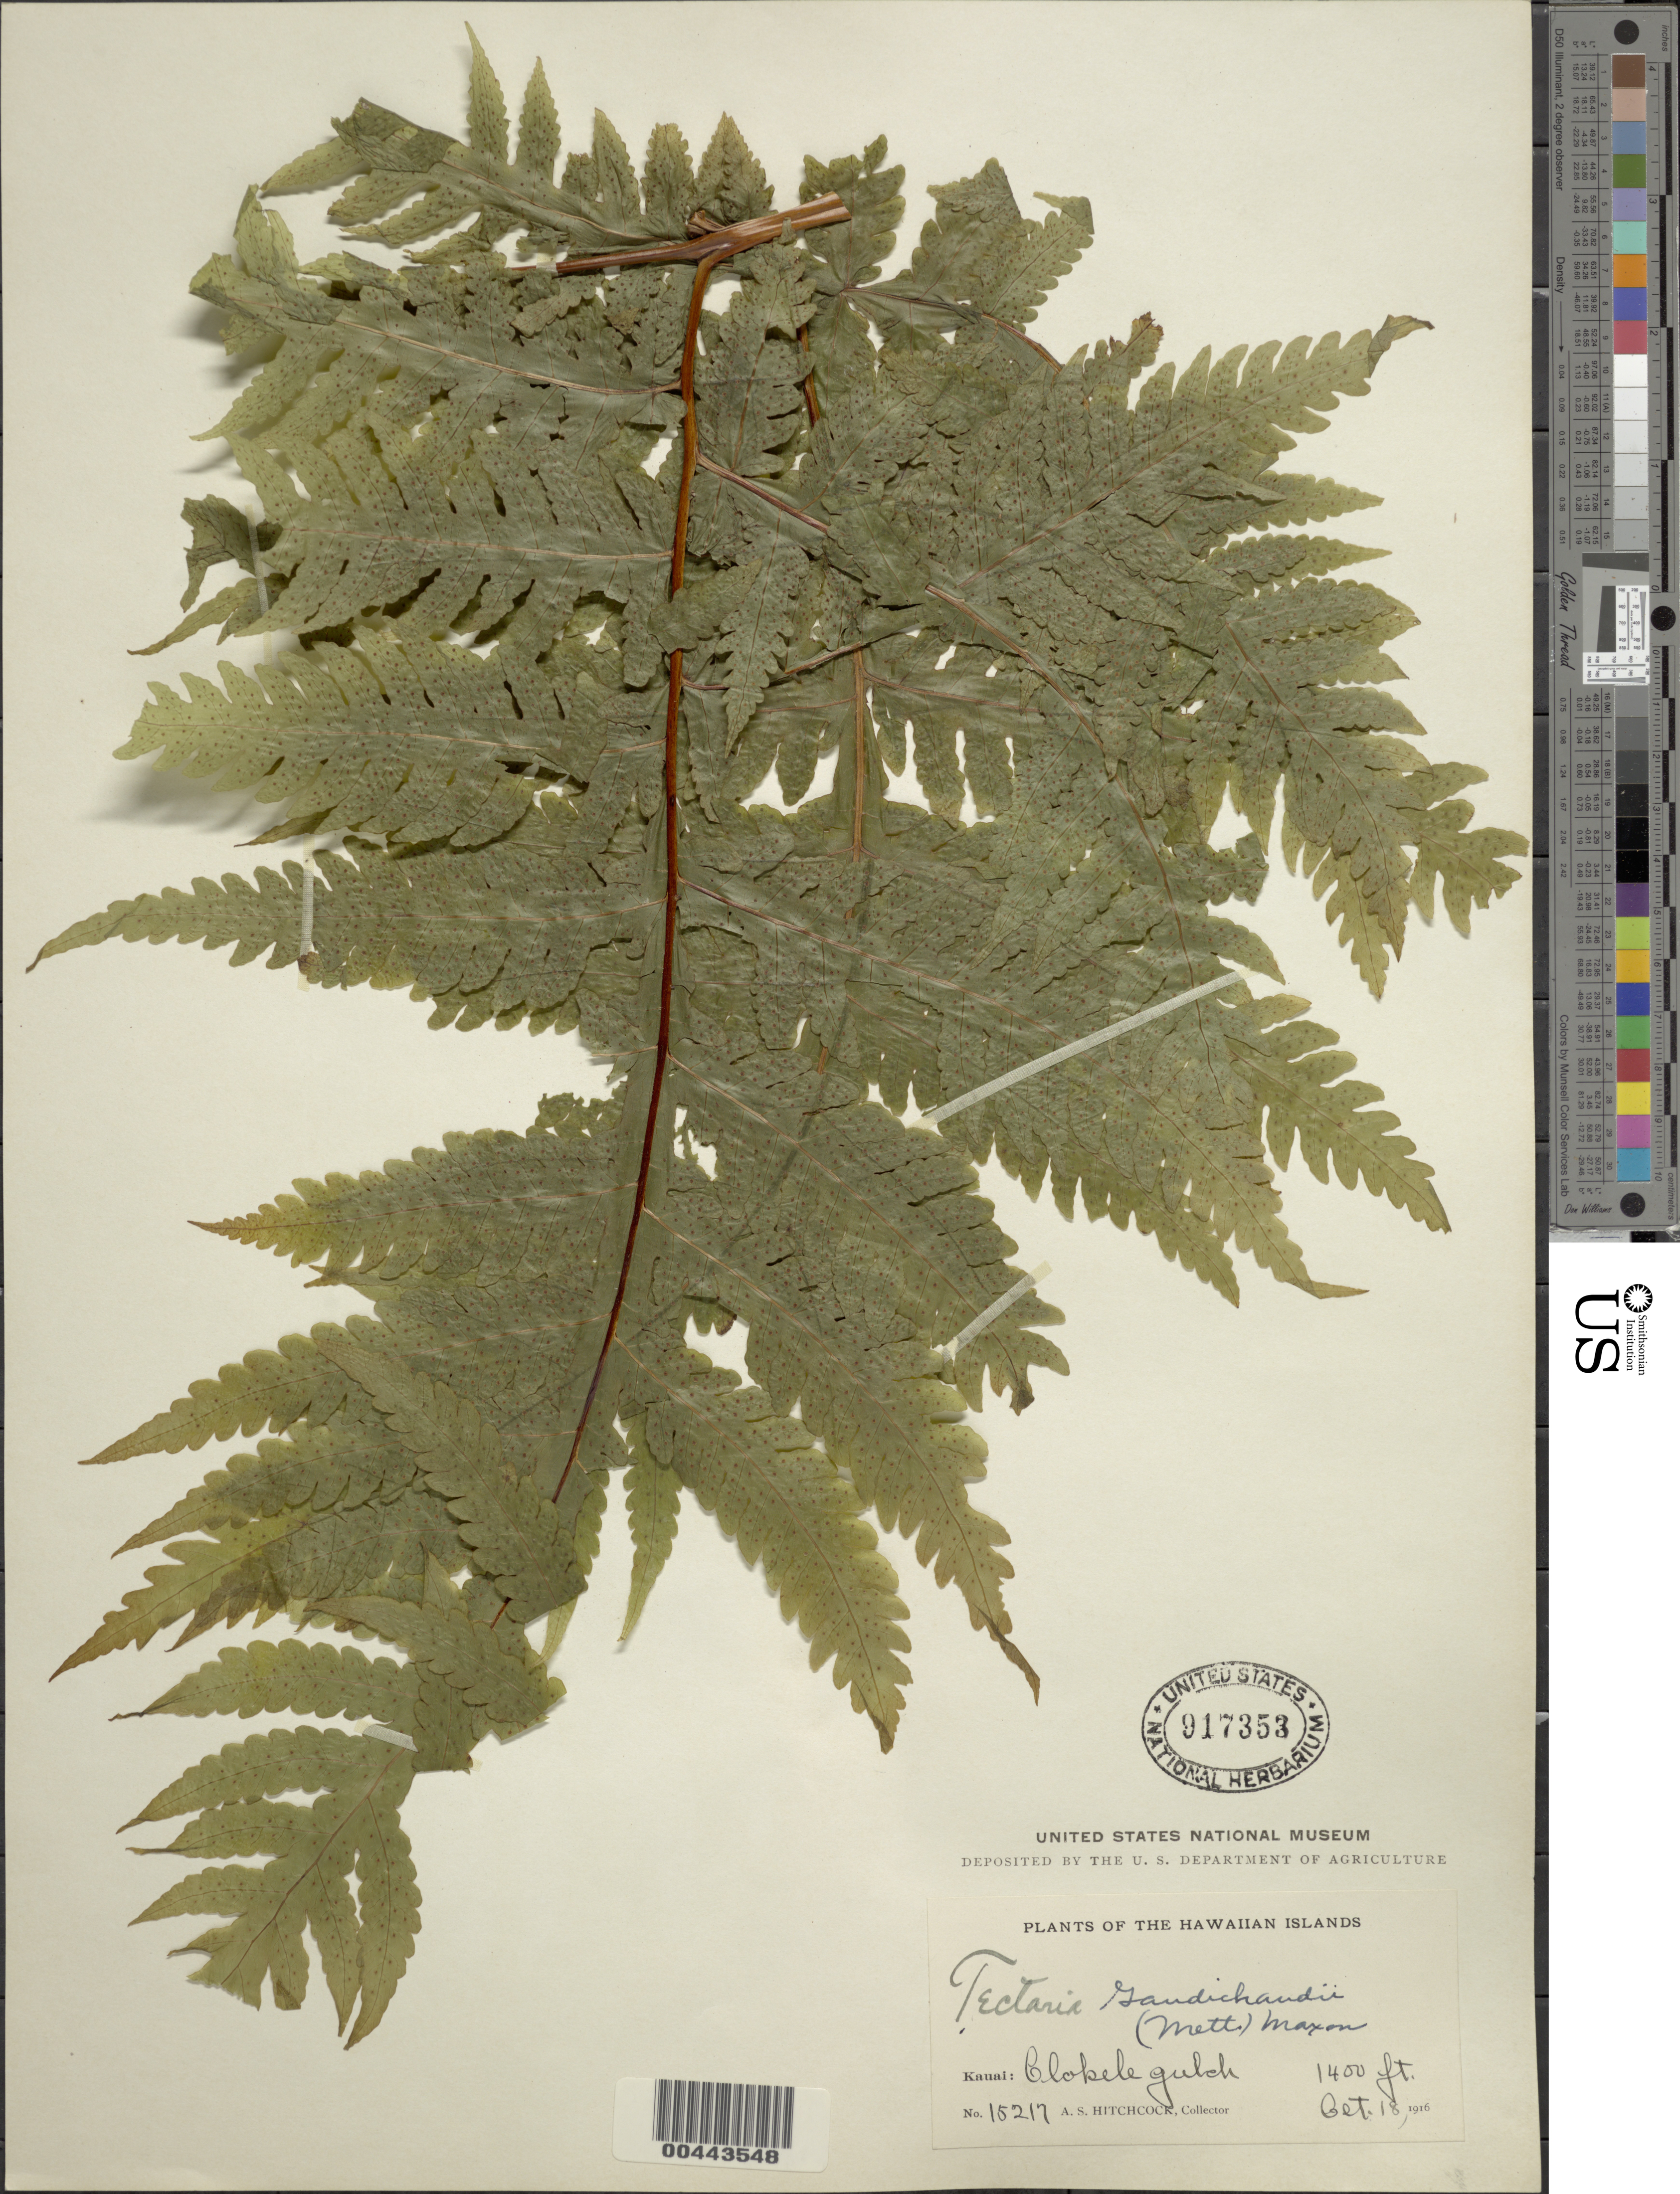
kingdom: Plantae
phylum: Tracheophyta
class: Polypodiopsida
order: Polypodiales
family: Tectariaceae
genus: Tectaria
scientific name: Tectaria gaudichaudii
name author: (Mett.) Maxon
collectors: A. S. Hitchcock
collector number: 15217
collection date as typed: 18 Oct 1916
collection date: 1916-10-18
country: United States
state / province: Hawaii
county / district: Kauai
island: Kaua'i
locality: Olokele Gulch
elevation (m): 427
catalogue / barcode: US 917353